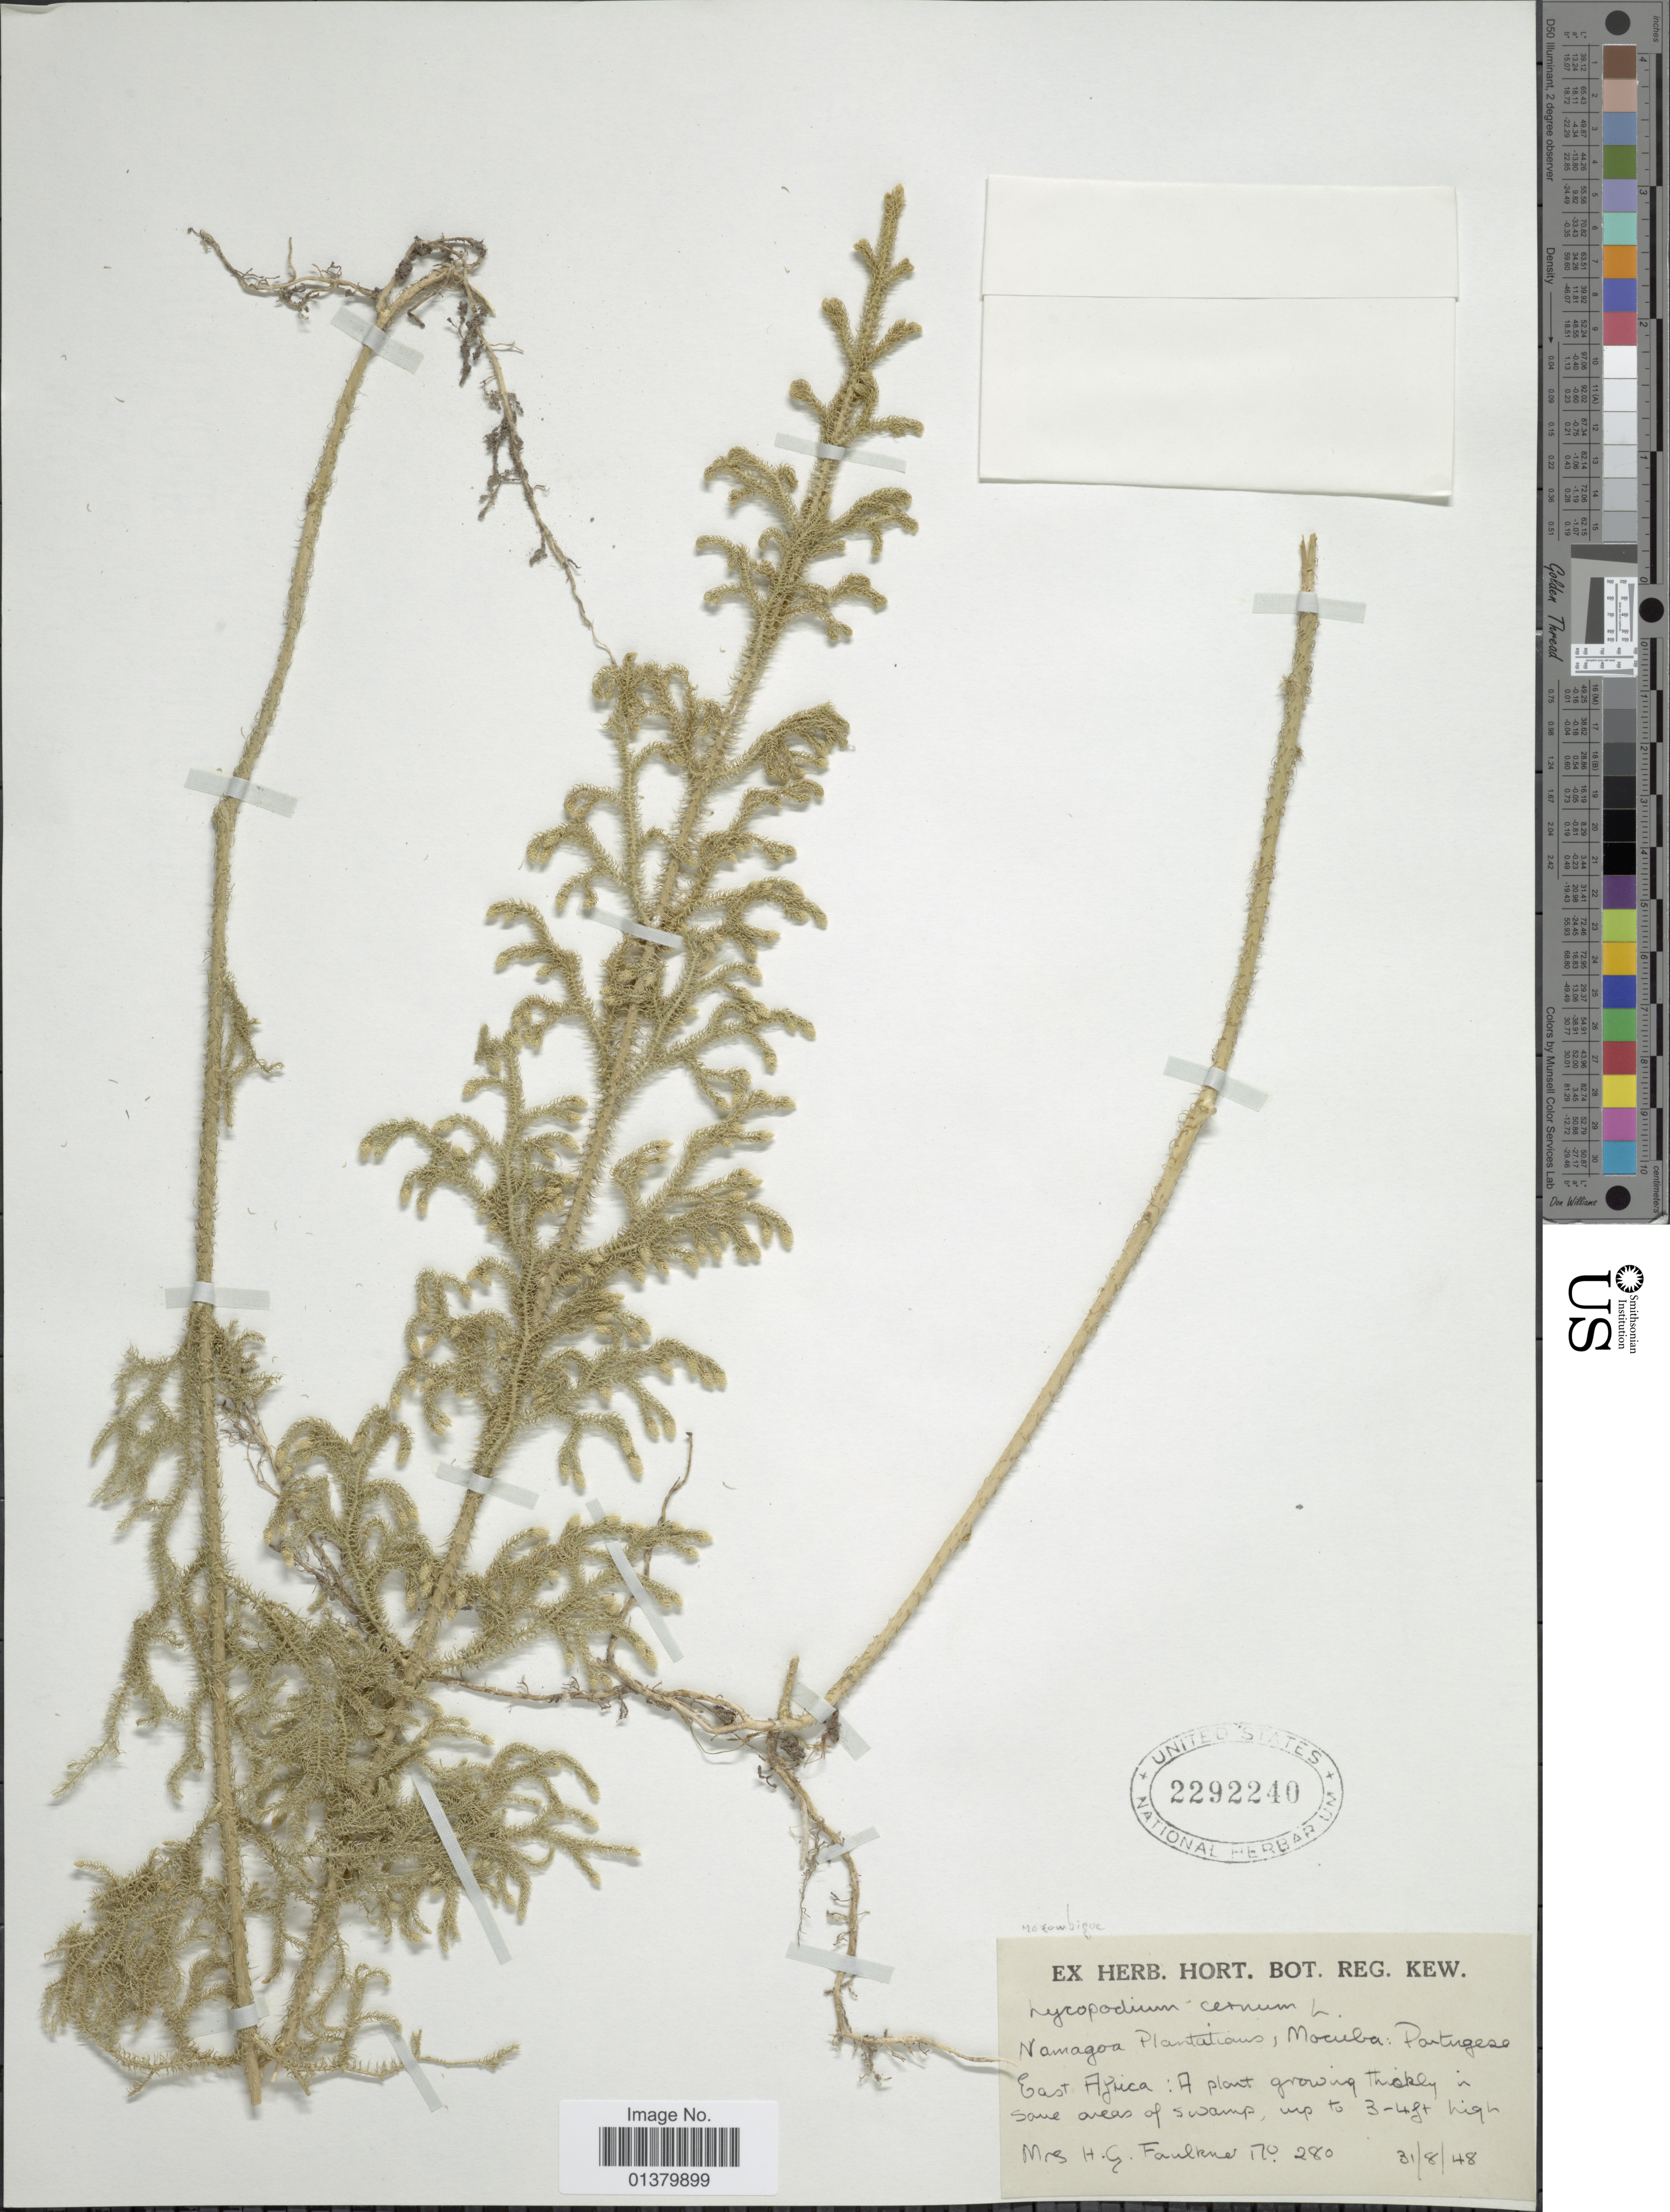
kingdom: Plantae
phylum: Tracheophyta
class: Lycopodiopsida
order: Lycopodiales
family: Lycopodiaceae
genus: Palhinhaea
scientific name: Palhinhaea cernua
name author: (L.) Vasc. & Franco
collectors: H. Faulkner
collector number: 280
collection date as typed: Transcribed d/m/y: 31/8/48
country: Mozambique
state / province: Zambézia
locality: Namagoa Plantations, Mocuba: Portugese East Africa.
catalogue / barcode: US 2292240